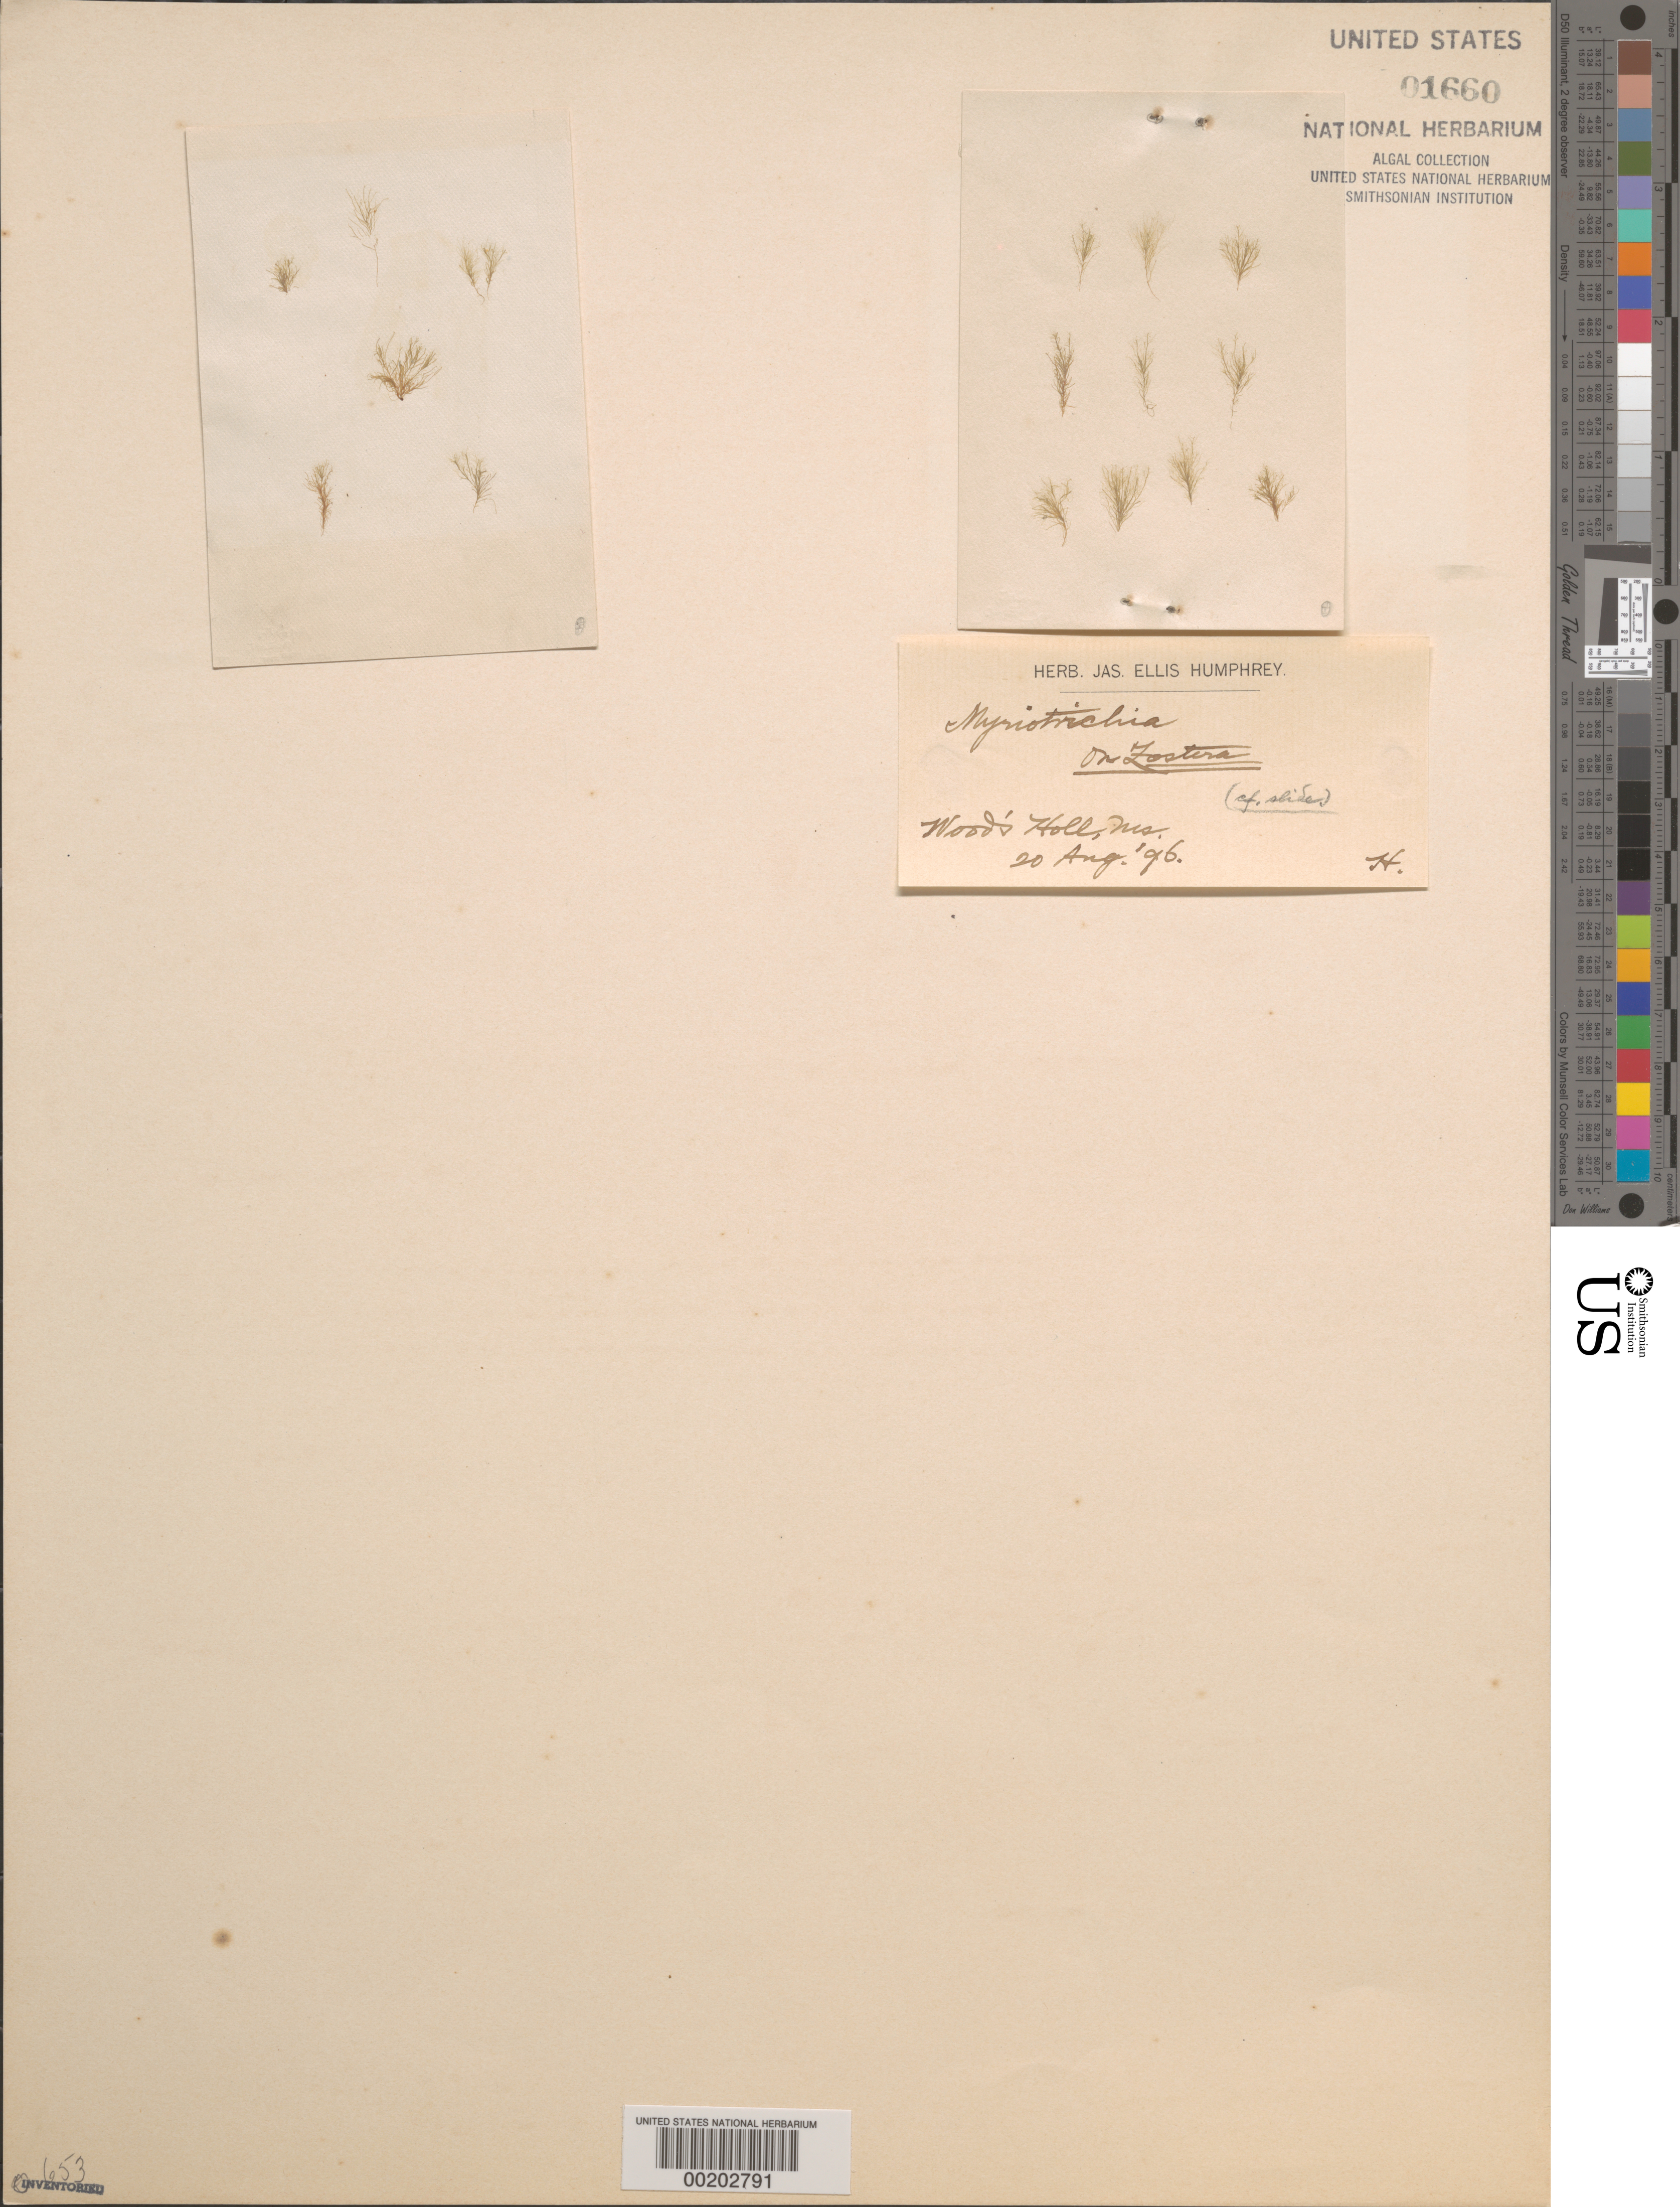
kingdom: Chromista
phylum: Ochrophyta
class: Phaeophyceae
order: Dictyosiphonales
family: Myriotrichiaceae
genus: Myriotrichia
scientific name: Myriotrichia sp.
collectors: J. Humphrey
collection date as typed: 20 Aug 1896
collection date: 1896-08-20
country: United States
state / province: Massachusetts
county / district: Barnstable County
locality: Woods Hole (Wood's Holl)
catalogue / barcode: US 1660